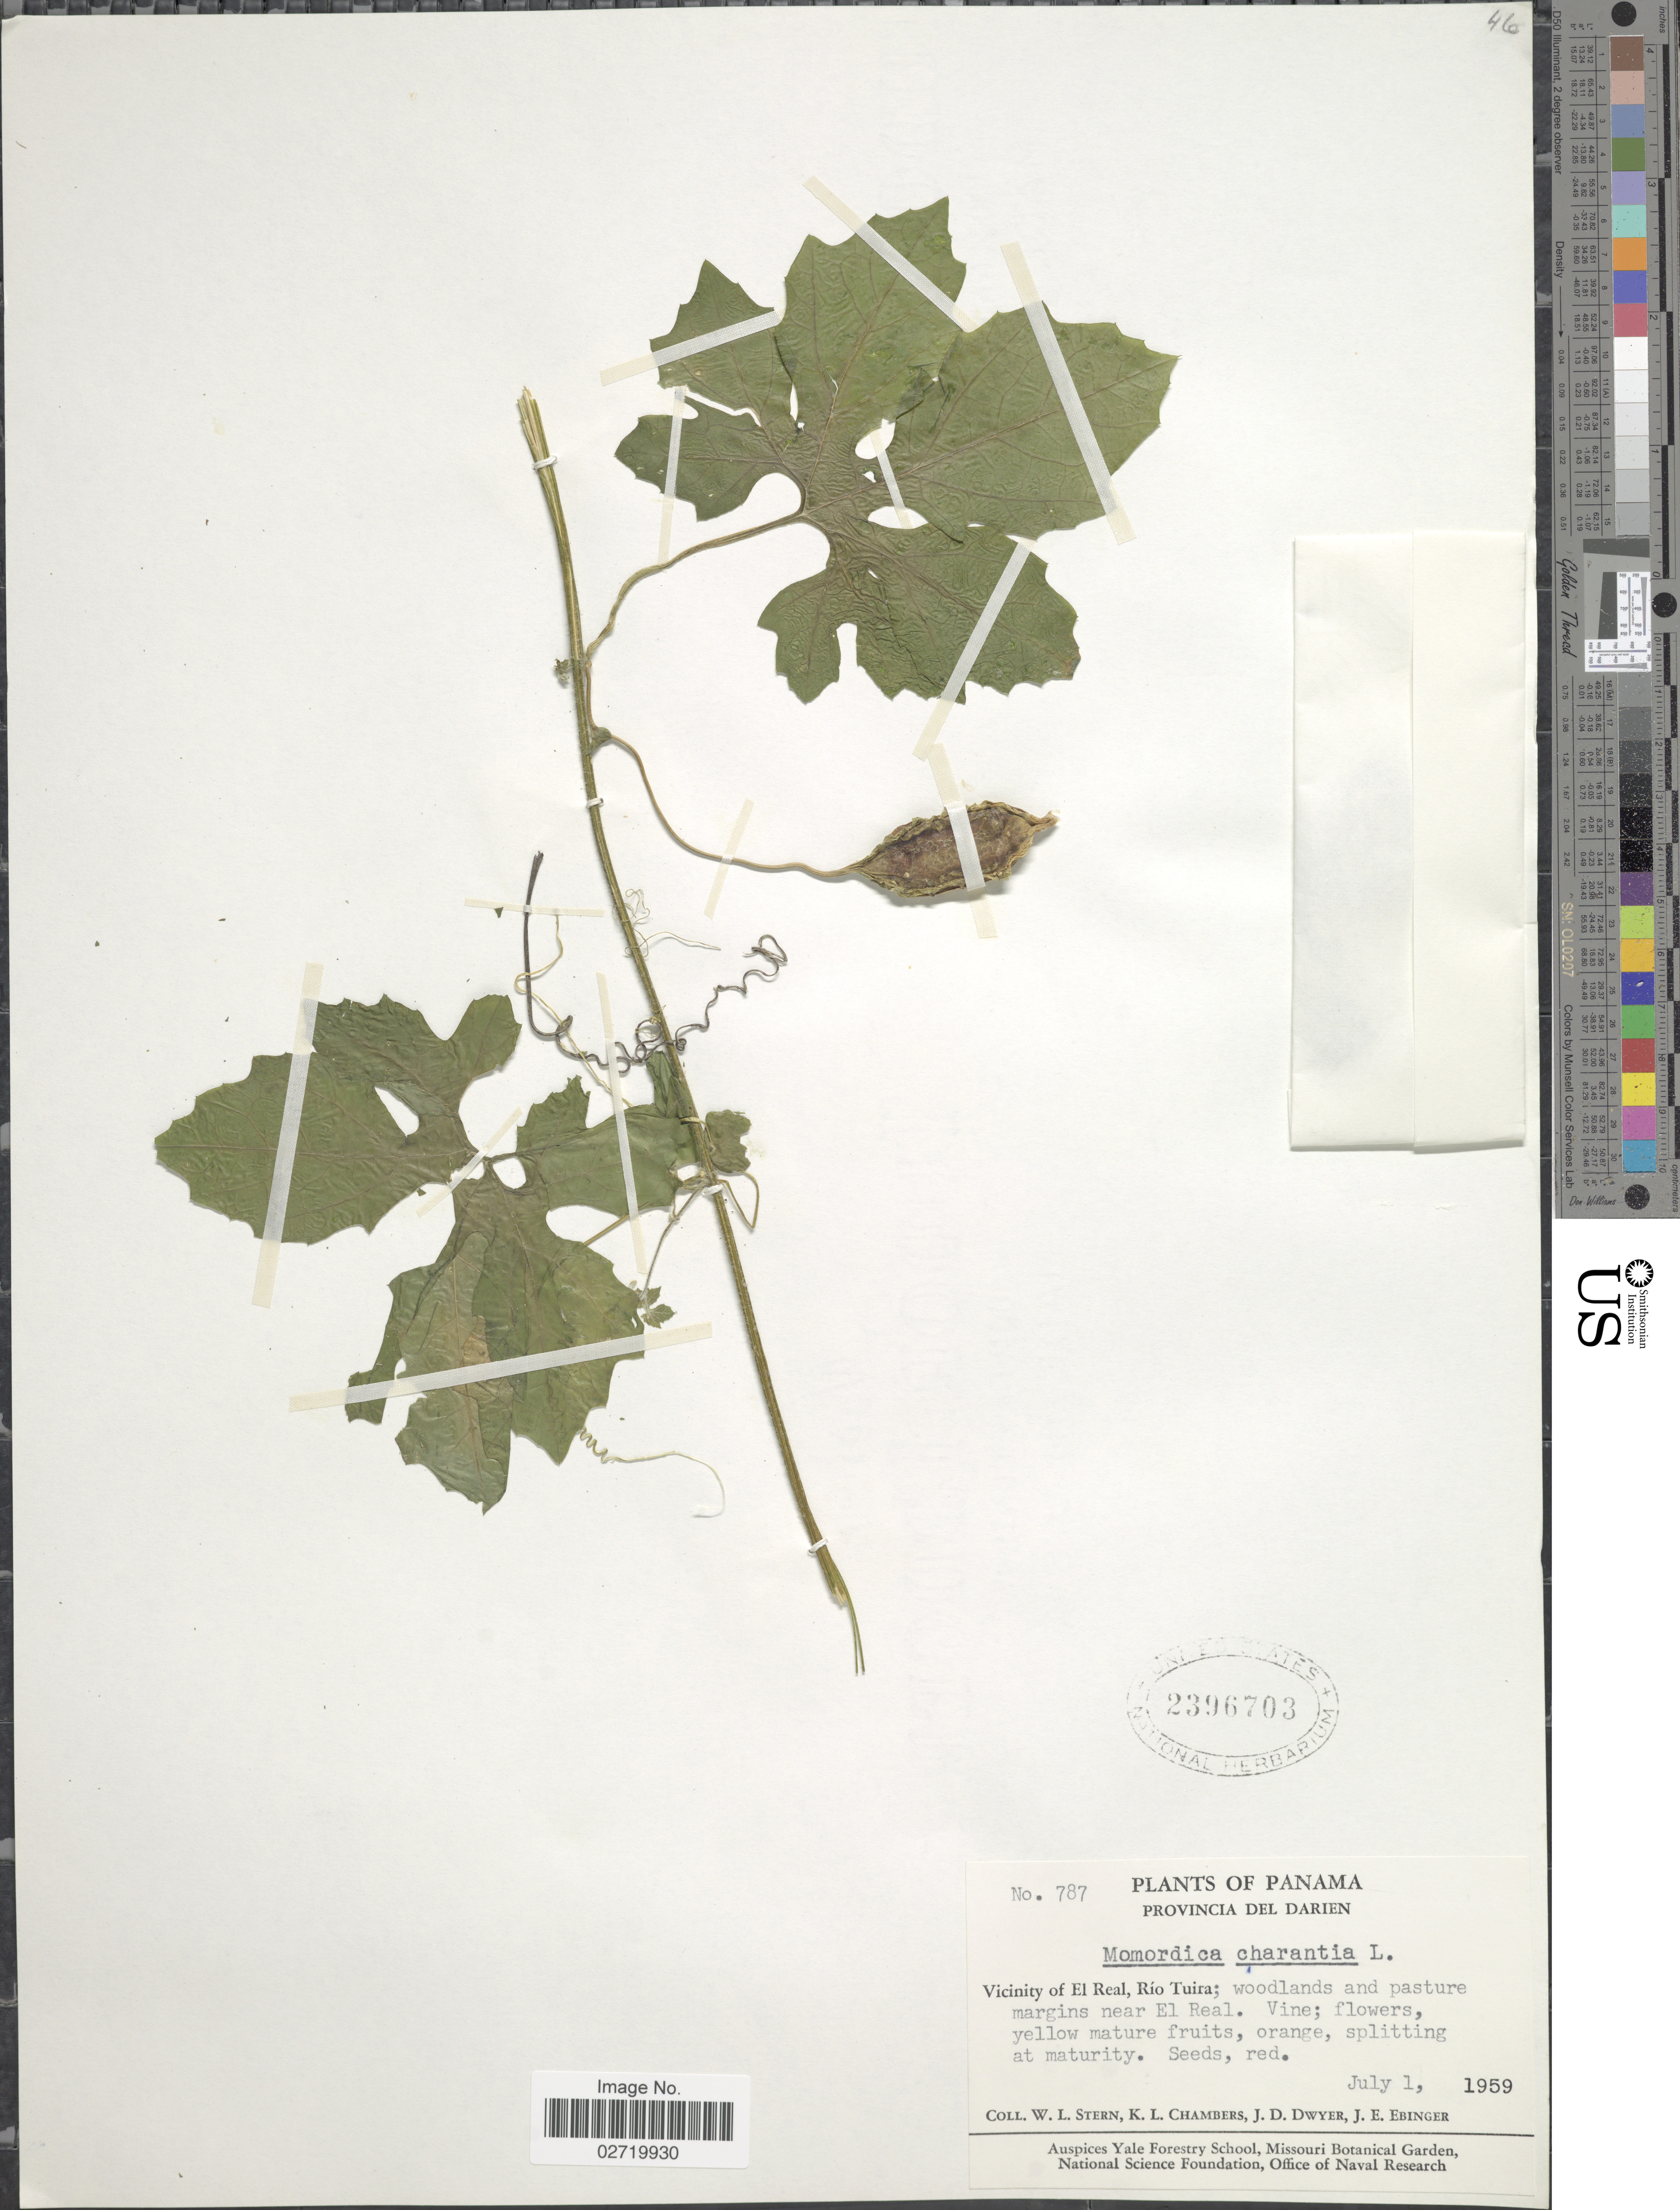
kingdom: Plantae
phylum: Tracheophyta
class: Magnoliopsida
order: Cucurbitales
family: Cucurbitaceae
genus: Momordica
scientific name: Momordica charantia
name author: L.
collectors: W. L. Stern, K. Chambers, J. D. Dwyer & J. Ebinger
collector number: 787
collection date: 1959-07-01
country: Panama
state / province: Darién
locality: Vicinity of El Real, Rio Tuira; wodlands and pasture margins near El Real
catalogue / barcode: US 2396703